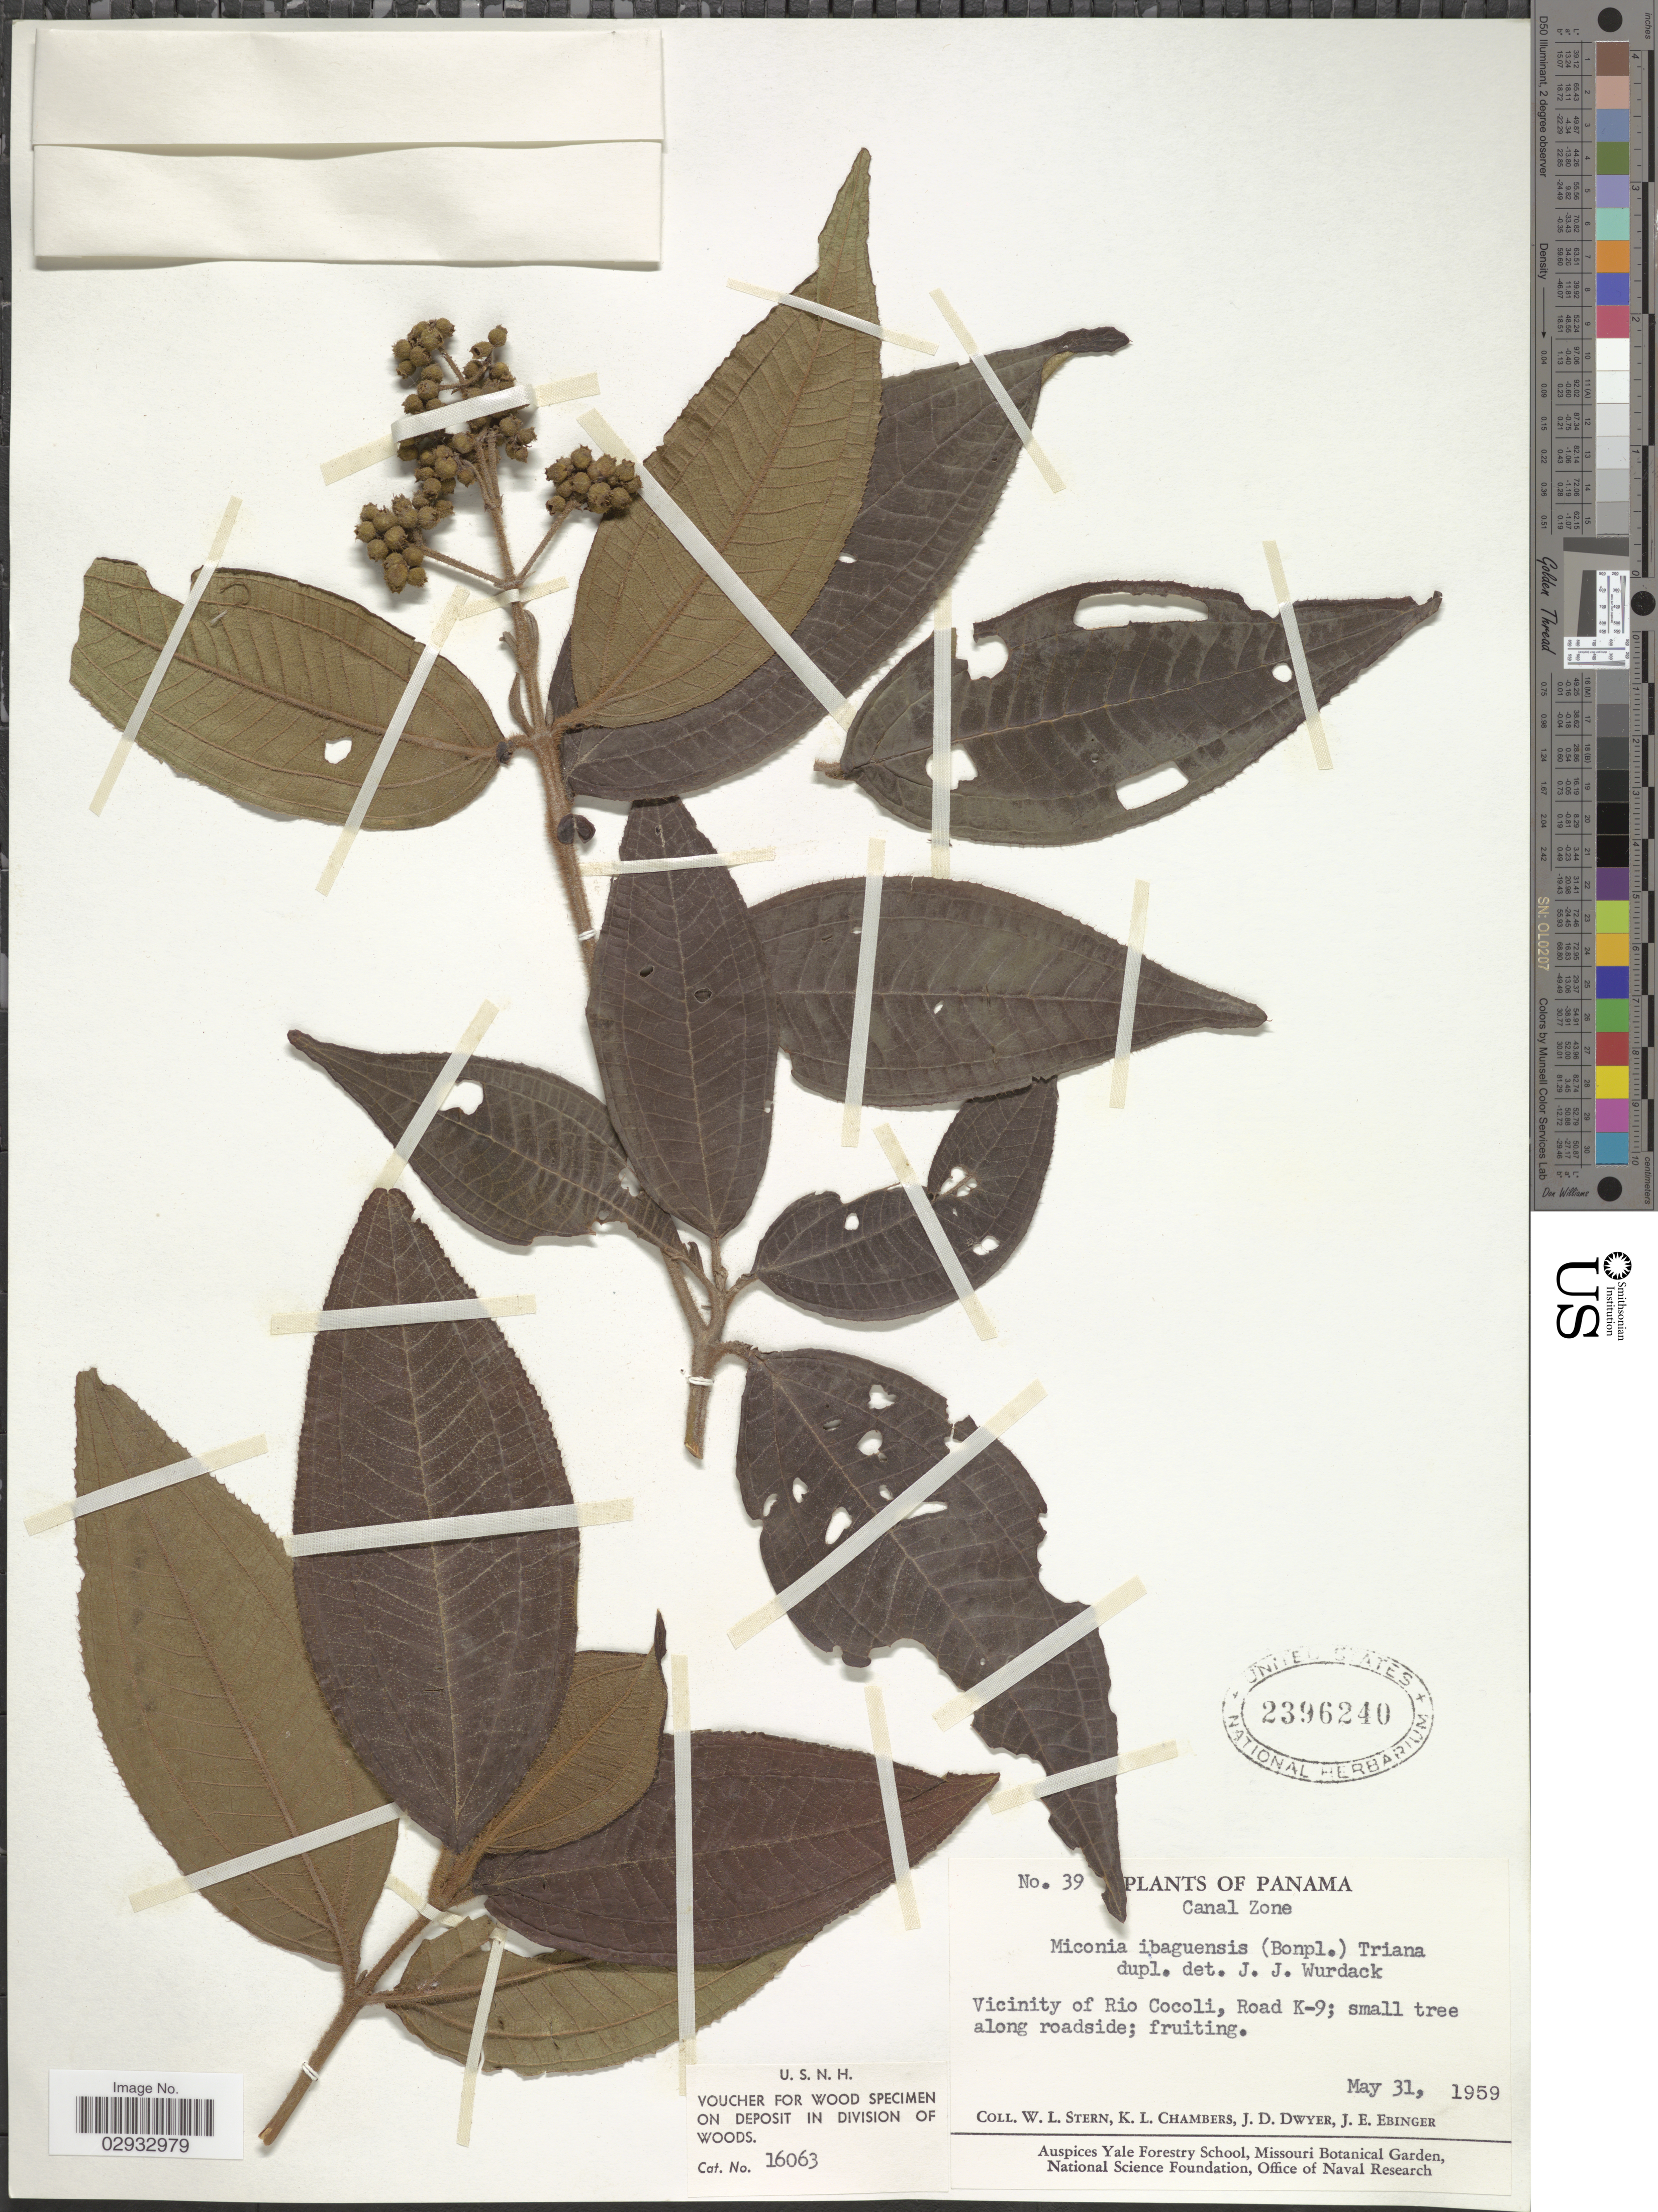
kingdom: Plantae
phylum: Tracheophyta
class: Magnoliopsida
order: Myrtales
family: Melastomataceae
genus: Miconia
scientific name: Miconia ibaguensis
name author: (Bonpl.) Triana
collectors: W. L. Stern, K. Chambers, J. D. Dwyer & J. Ebinger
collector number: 39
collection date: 1959-05-31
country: Panama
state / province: Panamá Oeste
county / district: Canal Zone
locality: Vicinity of Rio Cocoli, Road K-9; along roadside.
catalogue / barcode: US 2396240